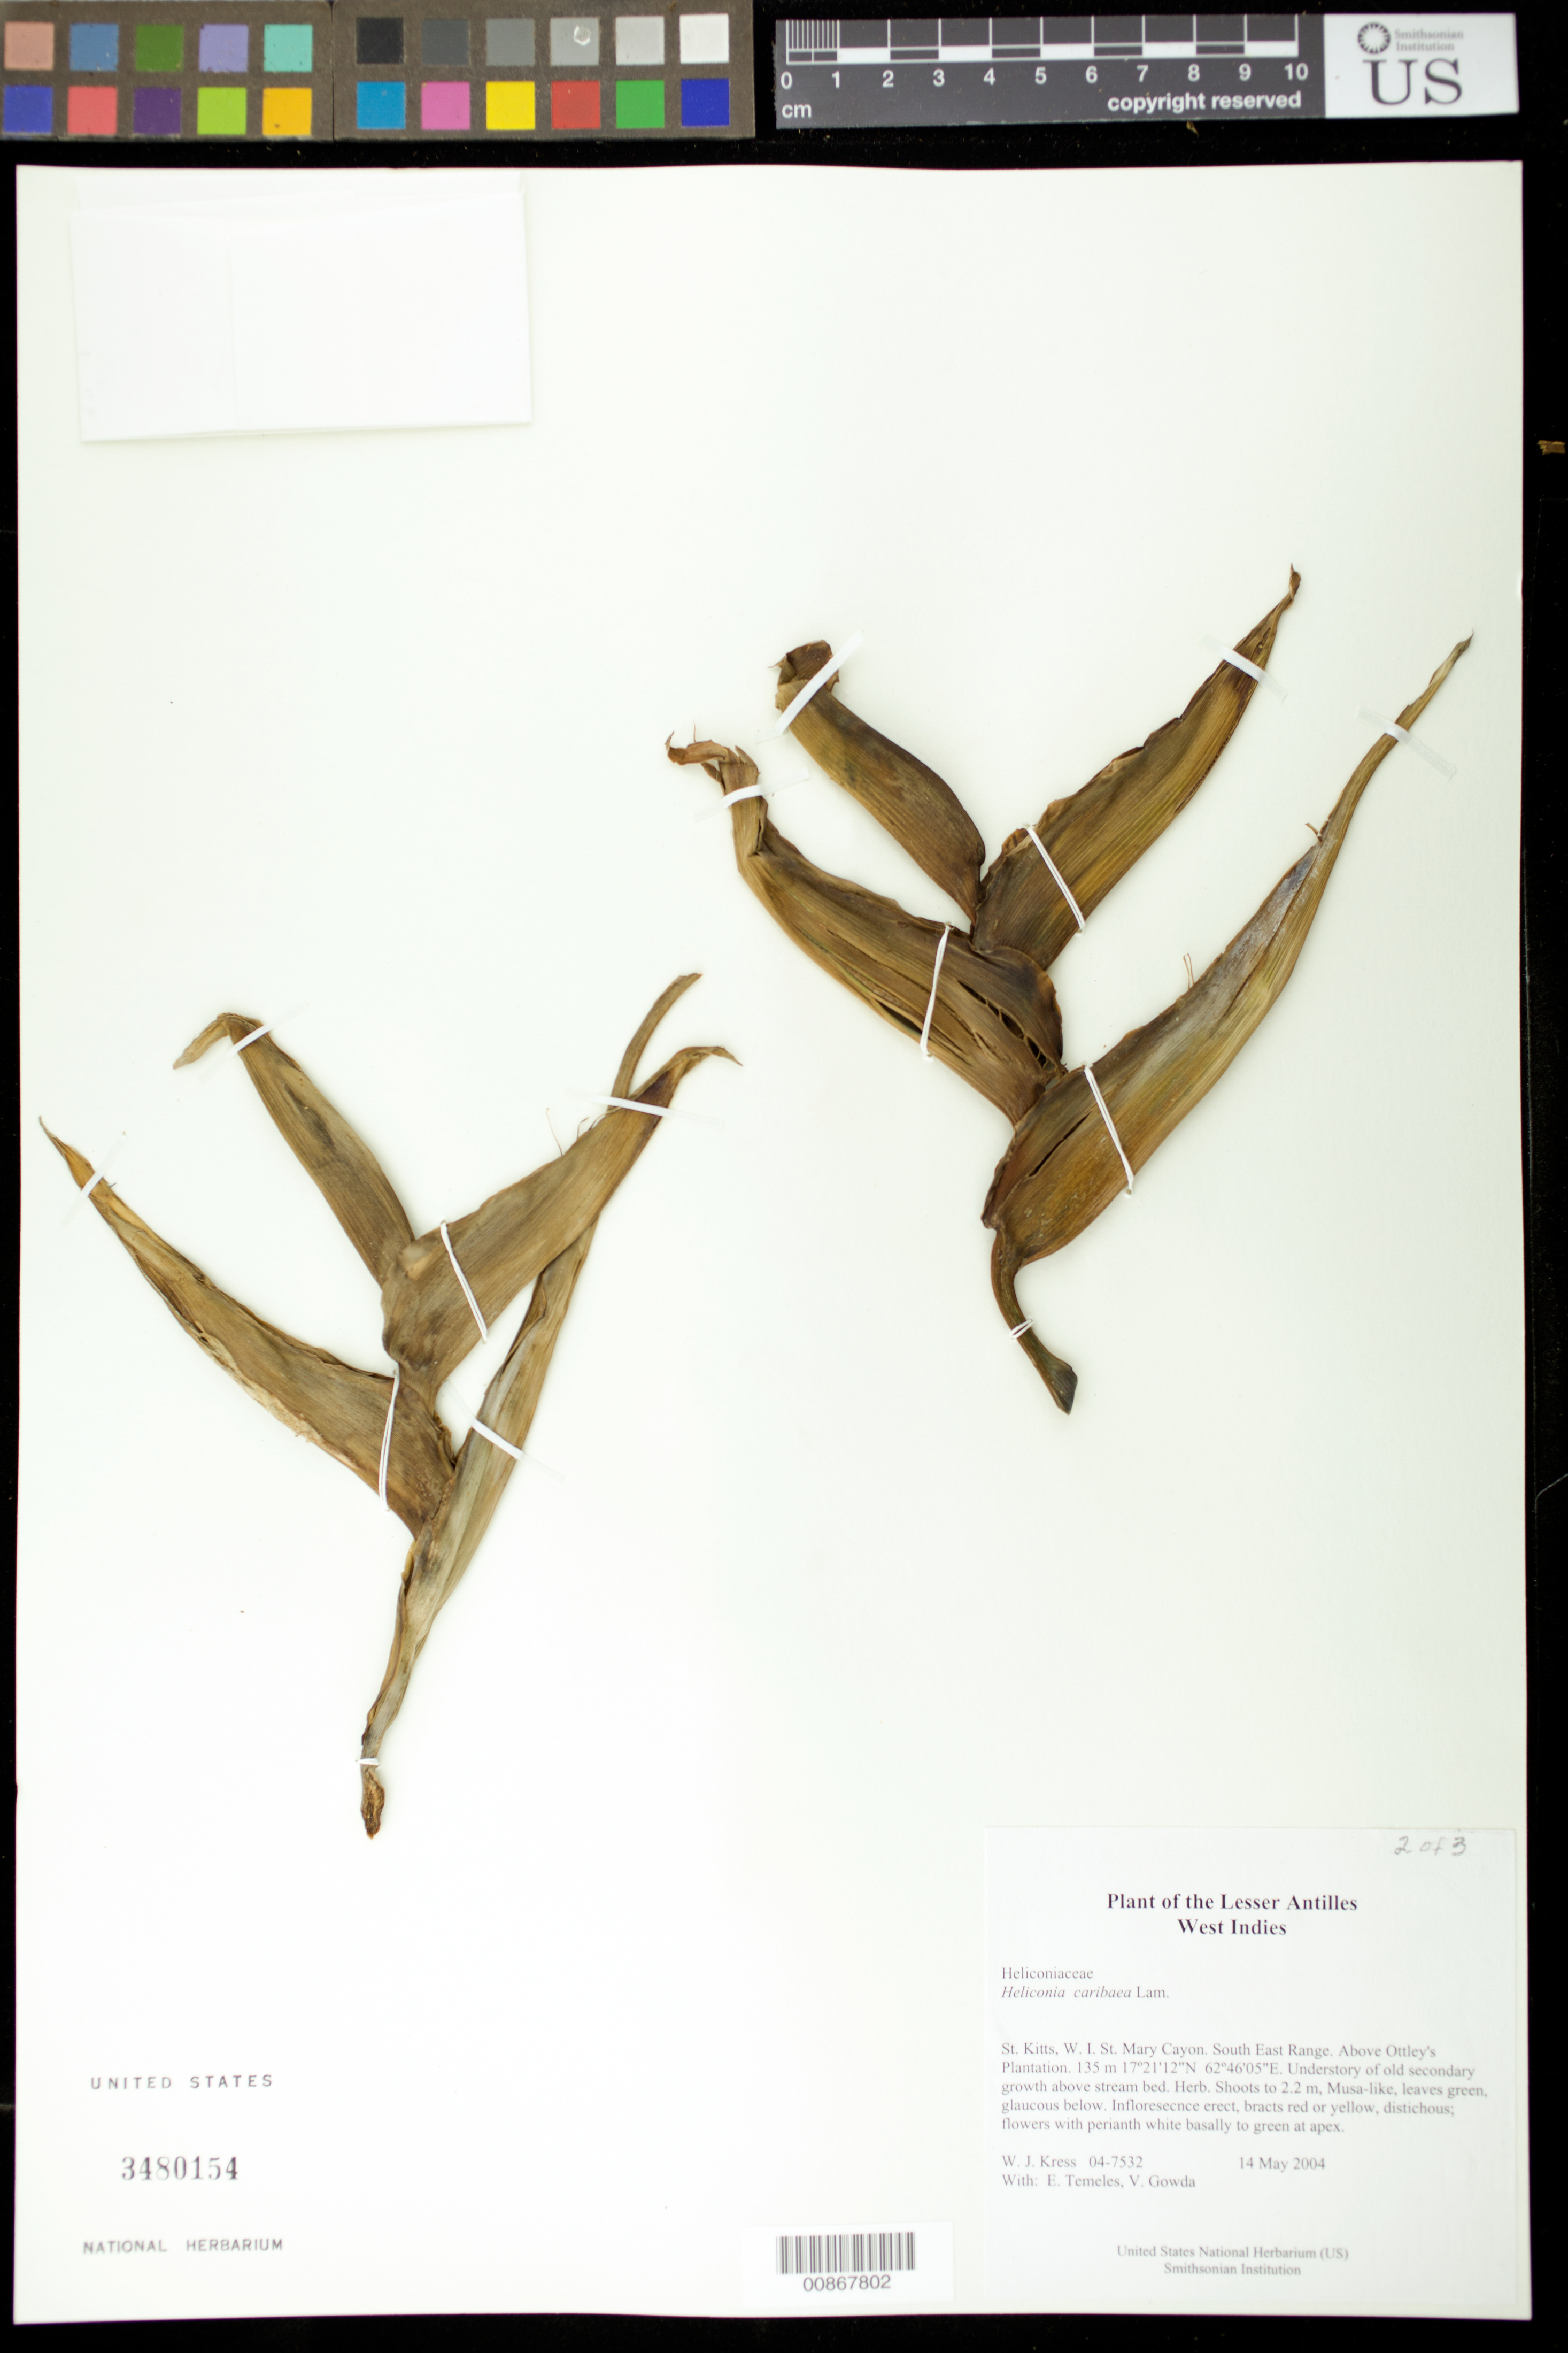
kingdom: Plantae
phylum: Tracheophyta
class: Liliopsida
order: Zingiberales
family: Heliconiaceae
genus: Heliconia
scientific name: Heliconia caribaea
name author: Lam.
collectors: W. J. Kress, E. Temeles & V. Gowda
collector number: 04-7532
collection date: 2004-05-14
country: St. Christopher-Nevis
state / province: St. Mary Cayon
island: St. Lucia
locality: Above Ottley's Plantation. South East Range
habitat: Understory of old secondary growth above stream bed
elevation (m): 135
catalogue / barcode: US 3480154